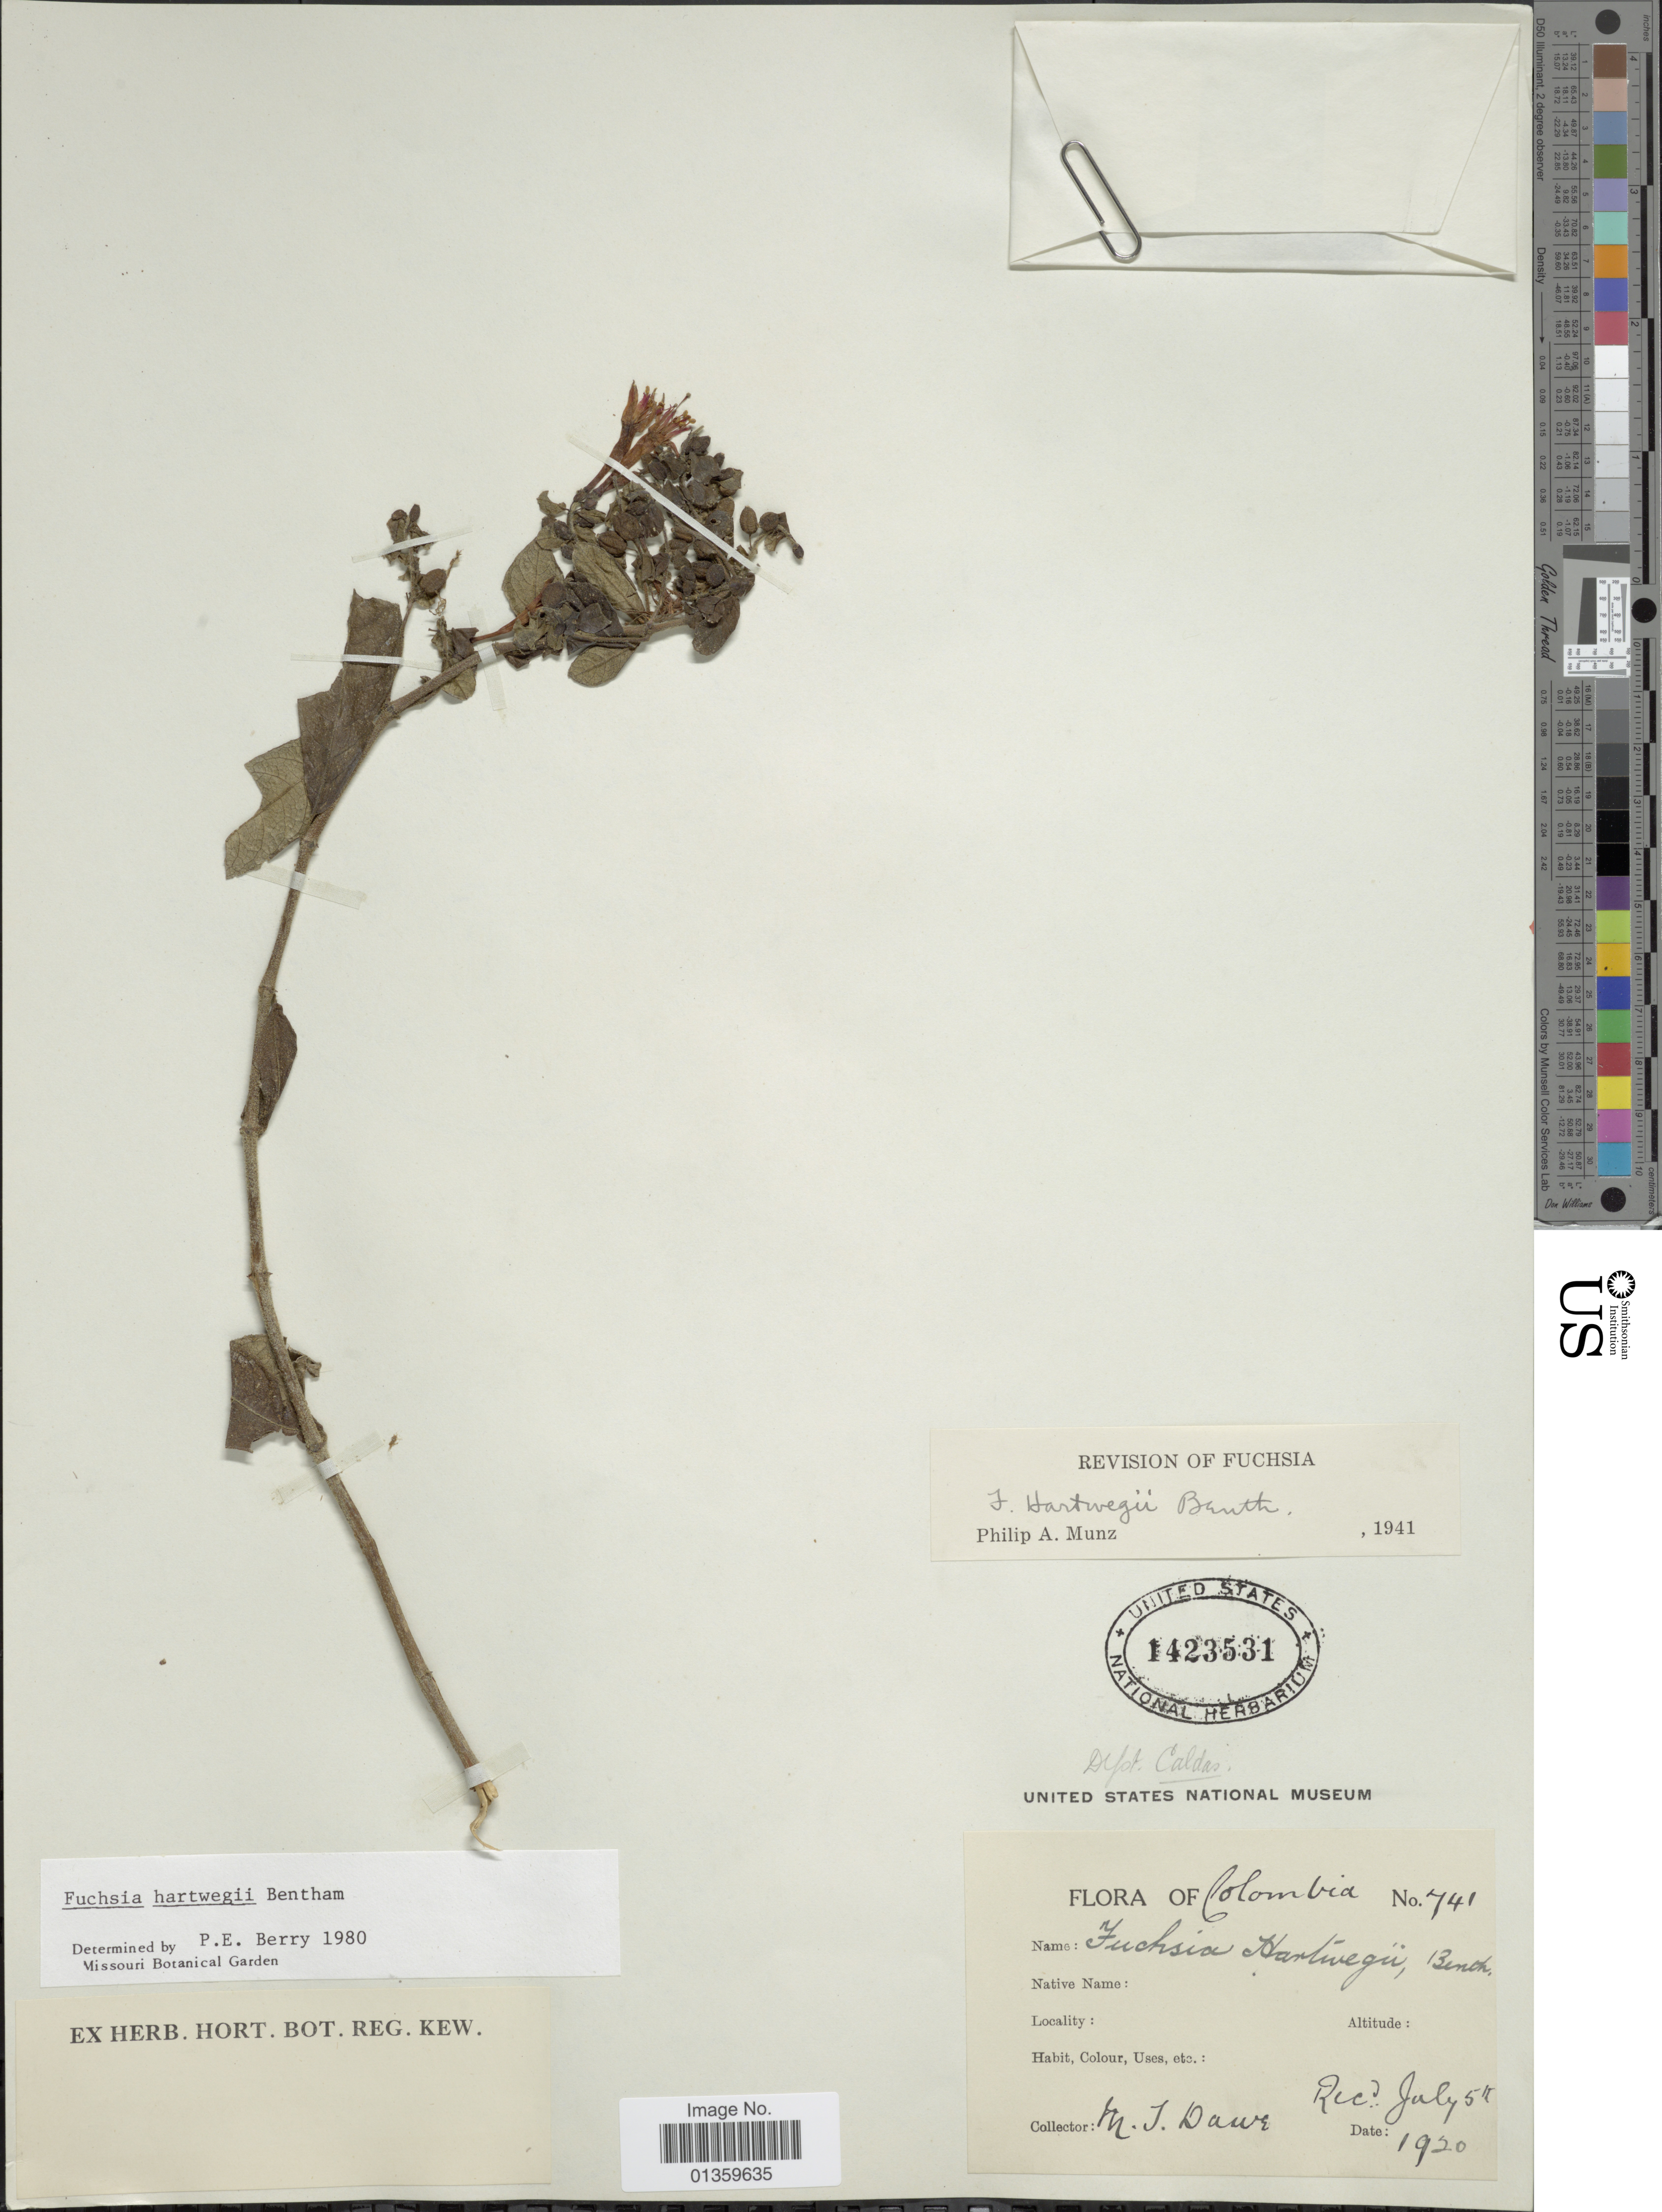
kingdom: Plantae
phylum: Tracheophyta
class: Magnoliopsida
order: Myrtales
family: Onagraceae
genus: Fuchsia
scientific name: Fuchsia hartwegii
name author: Benth.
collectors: M. T. Dawe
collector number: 741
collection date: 1920-07-05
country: Colombia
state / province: Caldas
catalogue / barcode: US 1423531